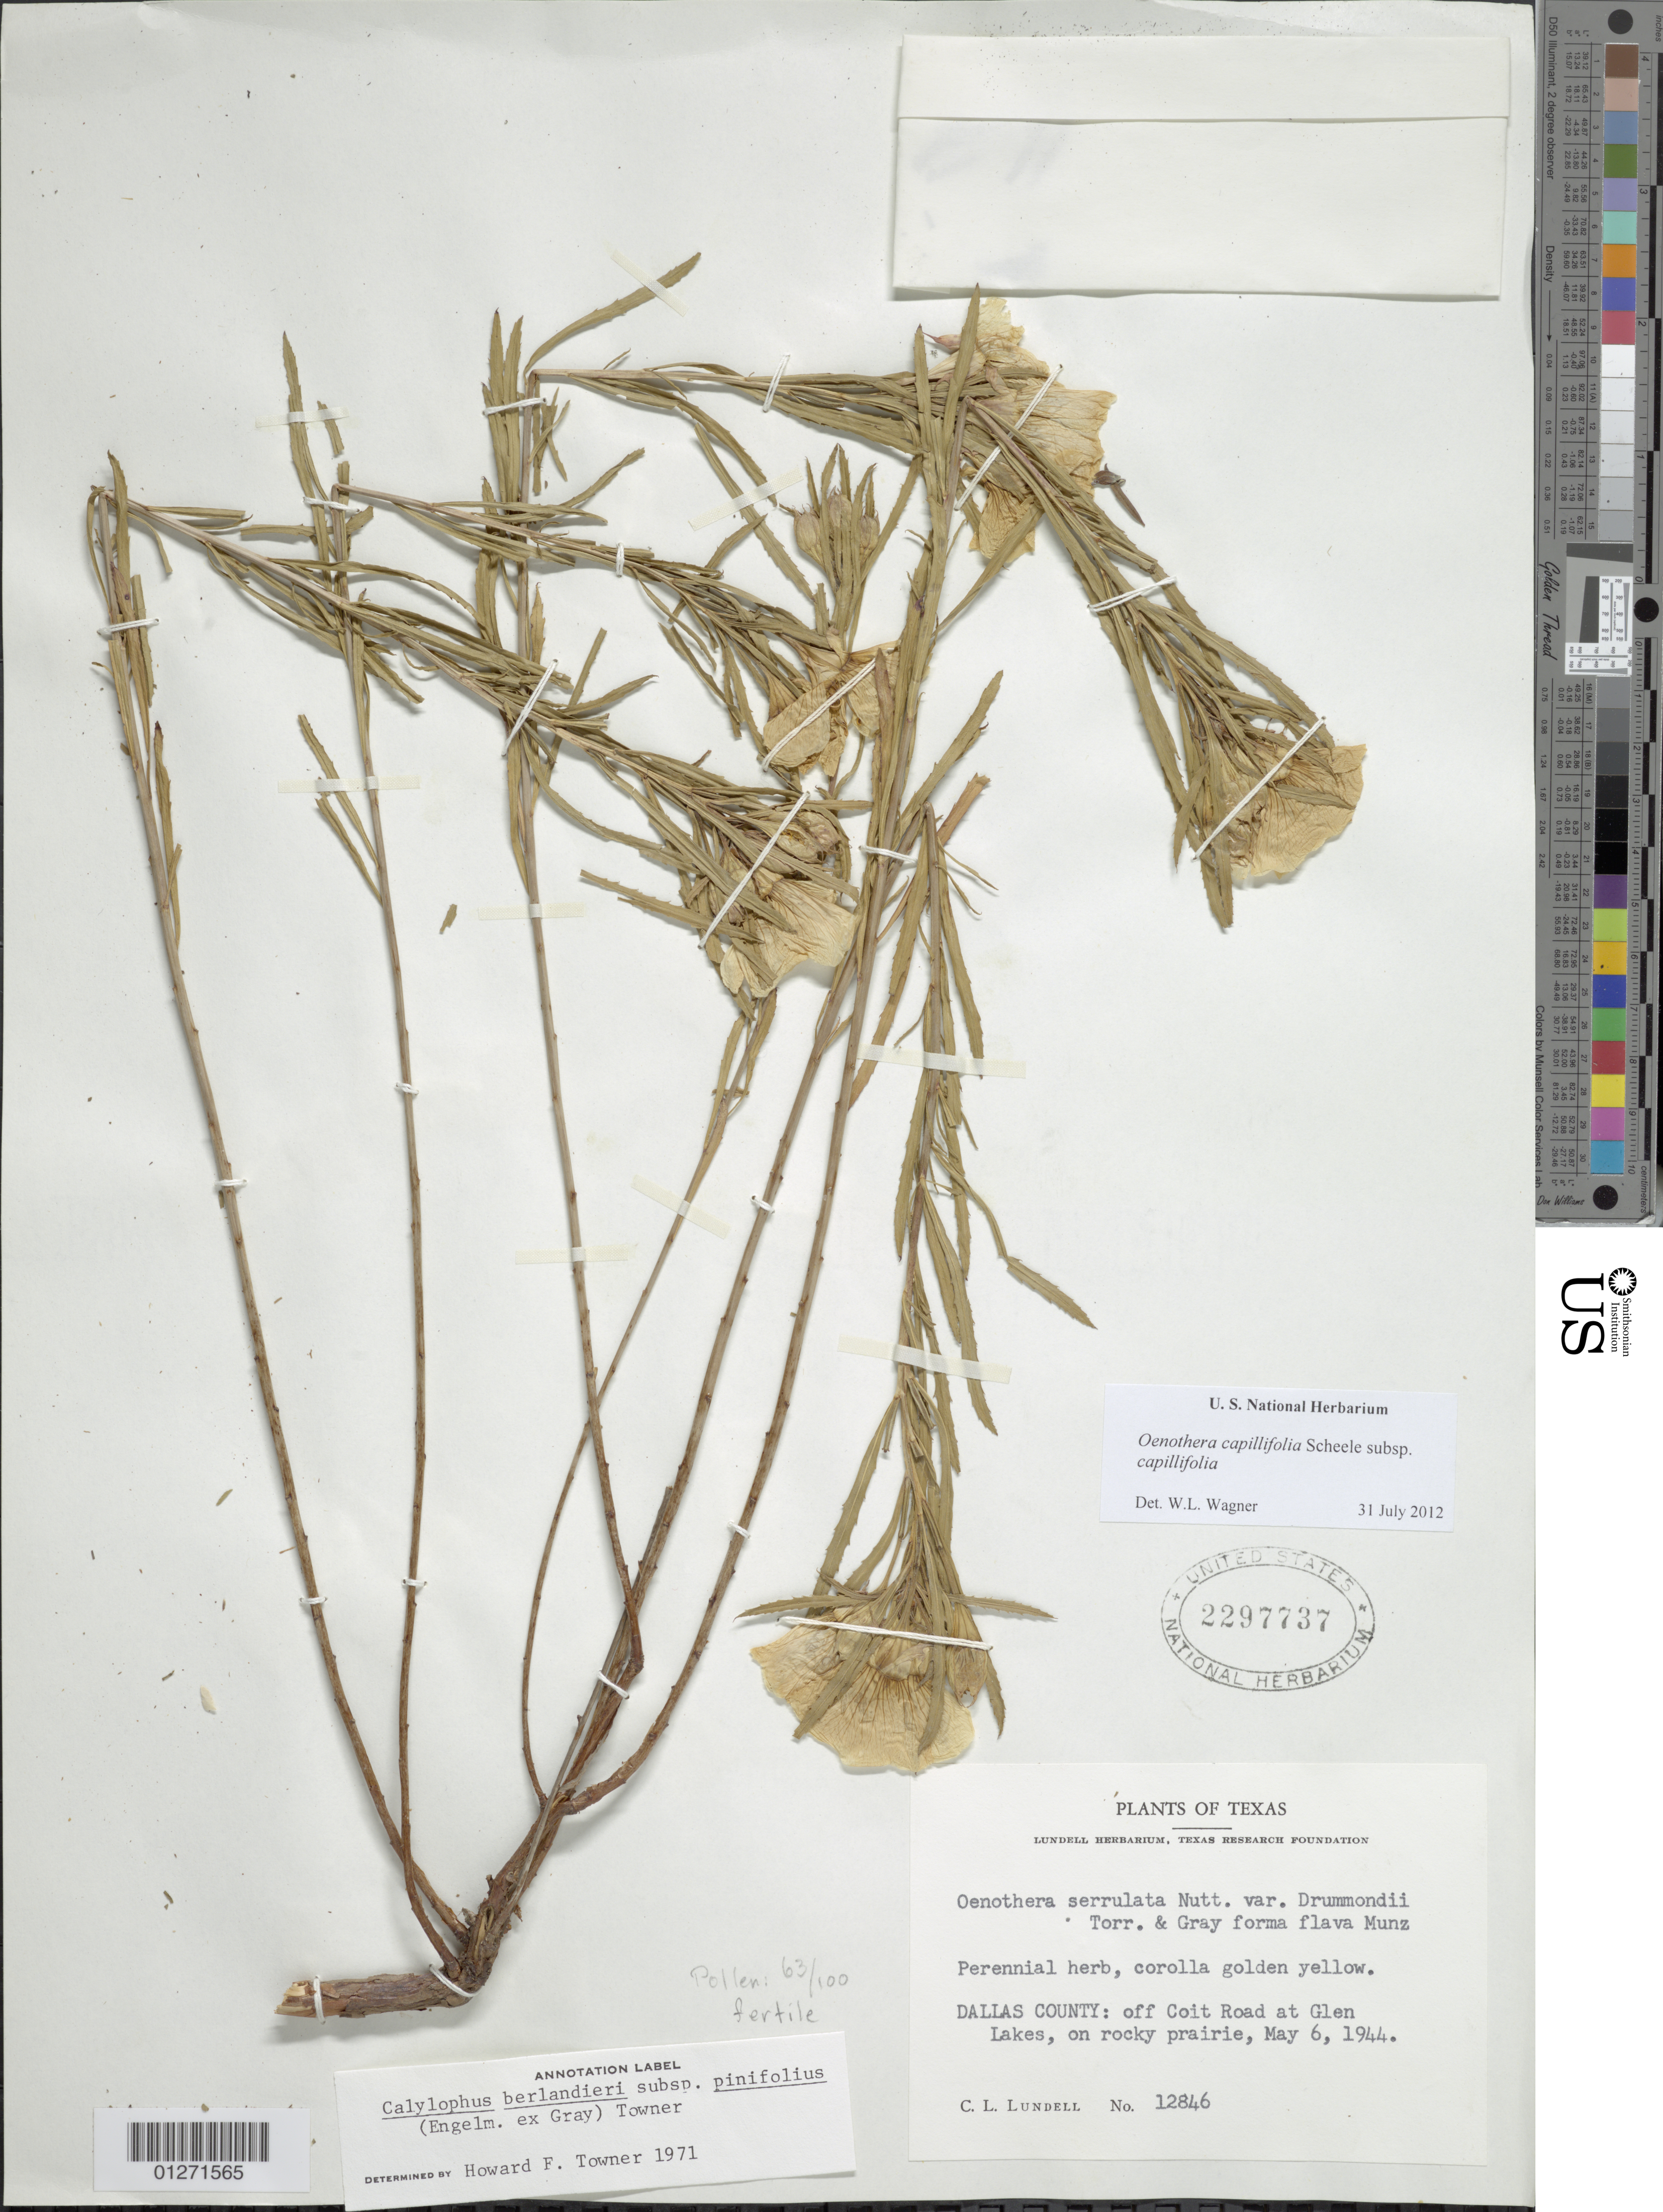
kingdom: Plantae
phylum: Tracheophyta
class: Magnoliopsida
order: Myrtales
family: Onagraceae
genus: Oenothera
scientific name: Oenothera capillifolia subsp. capillifolia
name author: Scheele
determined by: Wagner, W. L., (BOT), Smithsonian Institution - National Museum of Natural History (UNITED STATES)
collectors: C. L. Lundell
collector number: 12846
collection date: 1844-05-06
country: United States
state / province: Texas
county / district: Dallas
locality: off Coti Road at Glen Lakes.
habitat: Rocky prairie.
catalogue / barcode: US 2297737